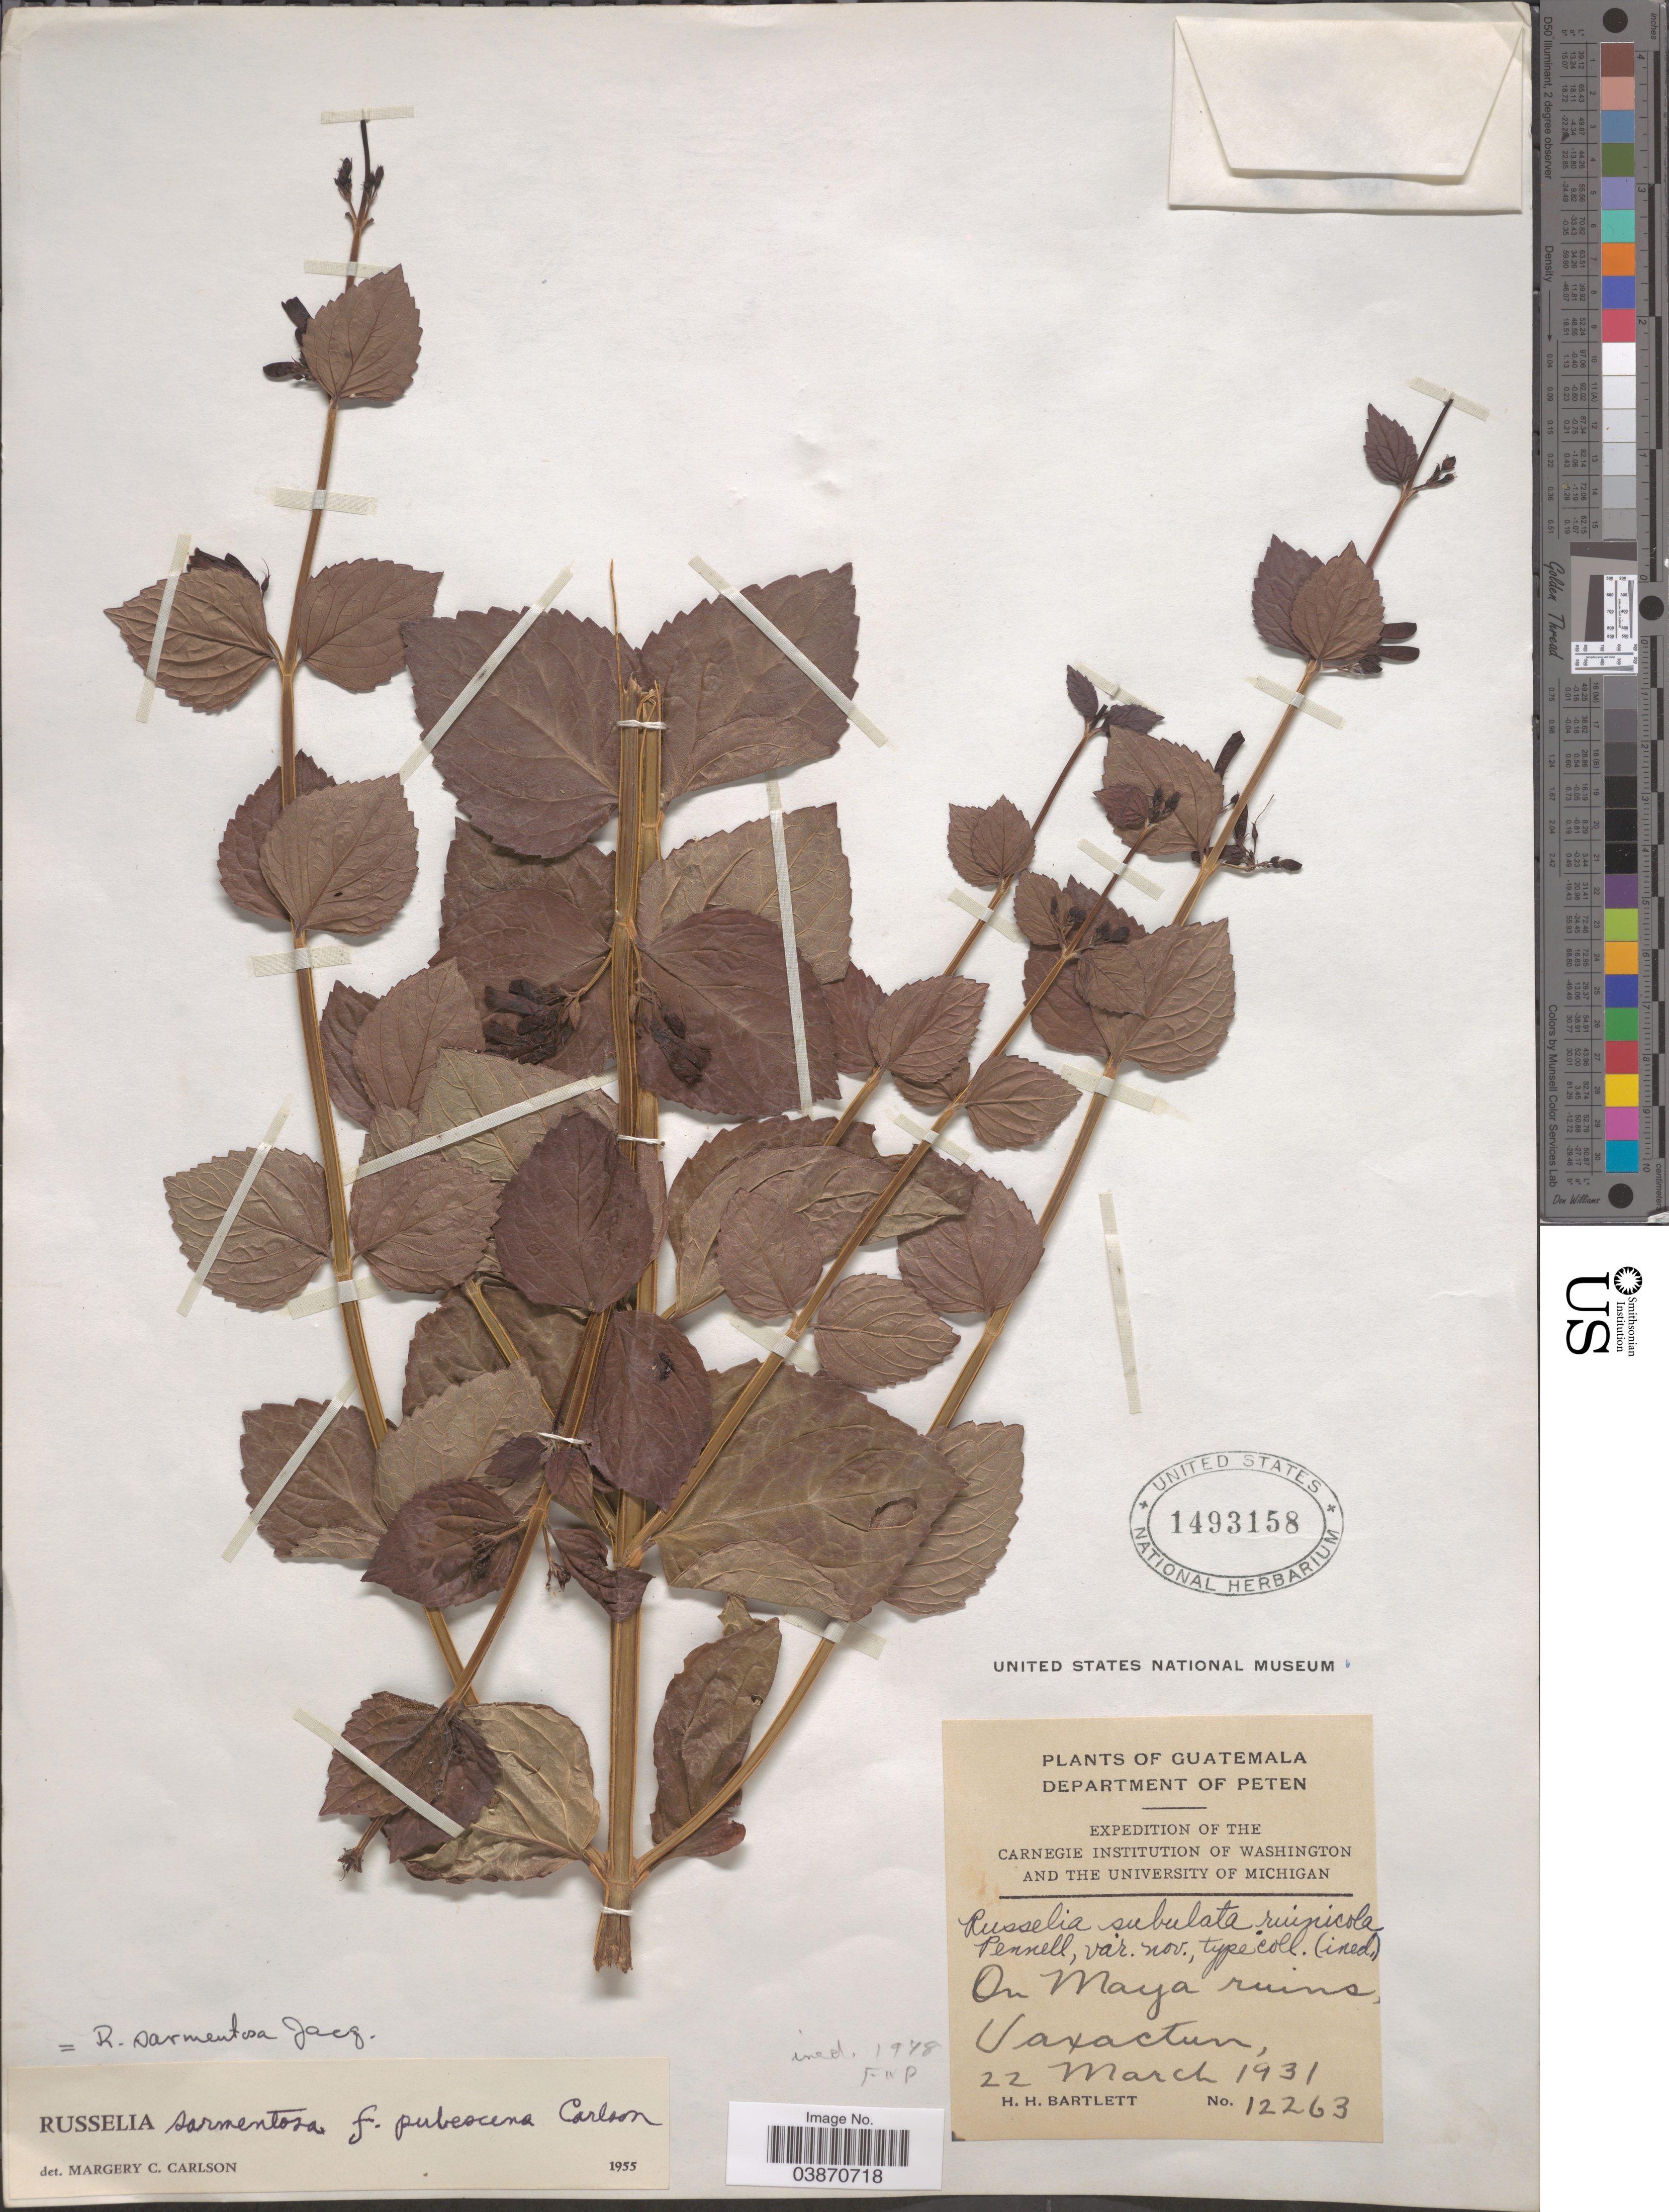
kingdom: Plantae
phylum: Tracheophyta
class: Magnoliopsida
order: Lamiales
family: Plantaginaceae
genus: Russelia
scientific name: Russelia sarmentosa f. pubescens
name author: Carlson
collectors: H. H. Bartlett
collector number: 12263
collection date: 1931-03-22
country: Guatemala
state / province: El Peten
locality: Department of Peten. On Maya ruins, Uaxactun.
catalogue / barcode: US 1493158